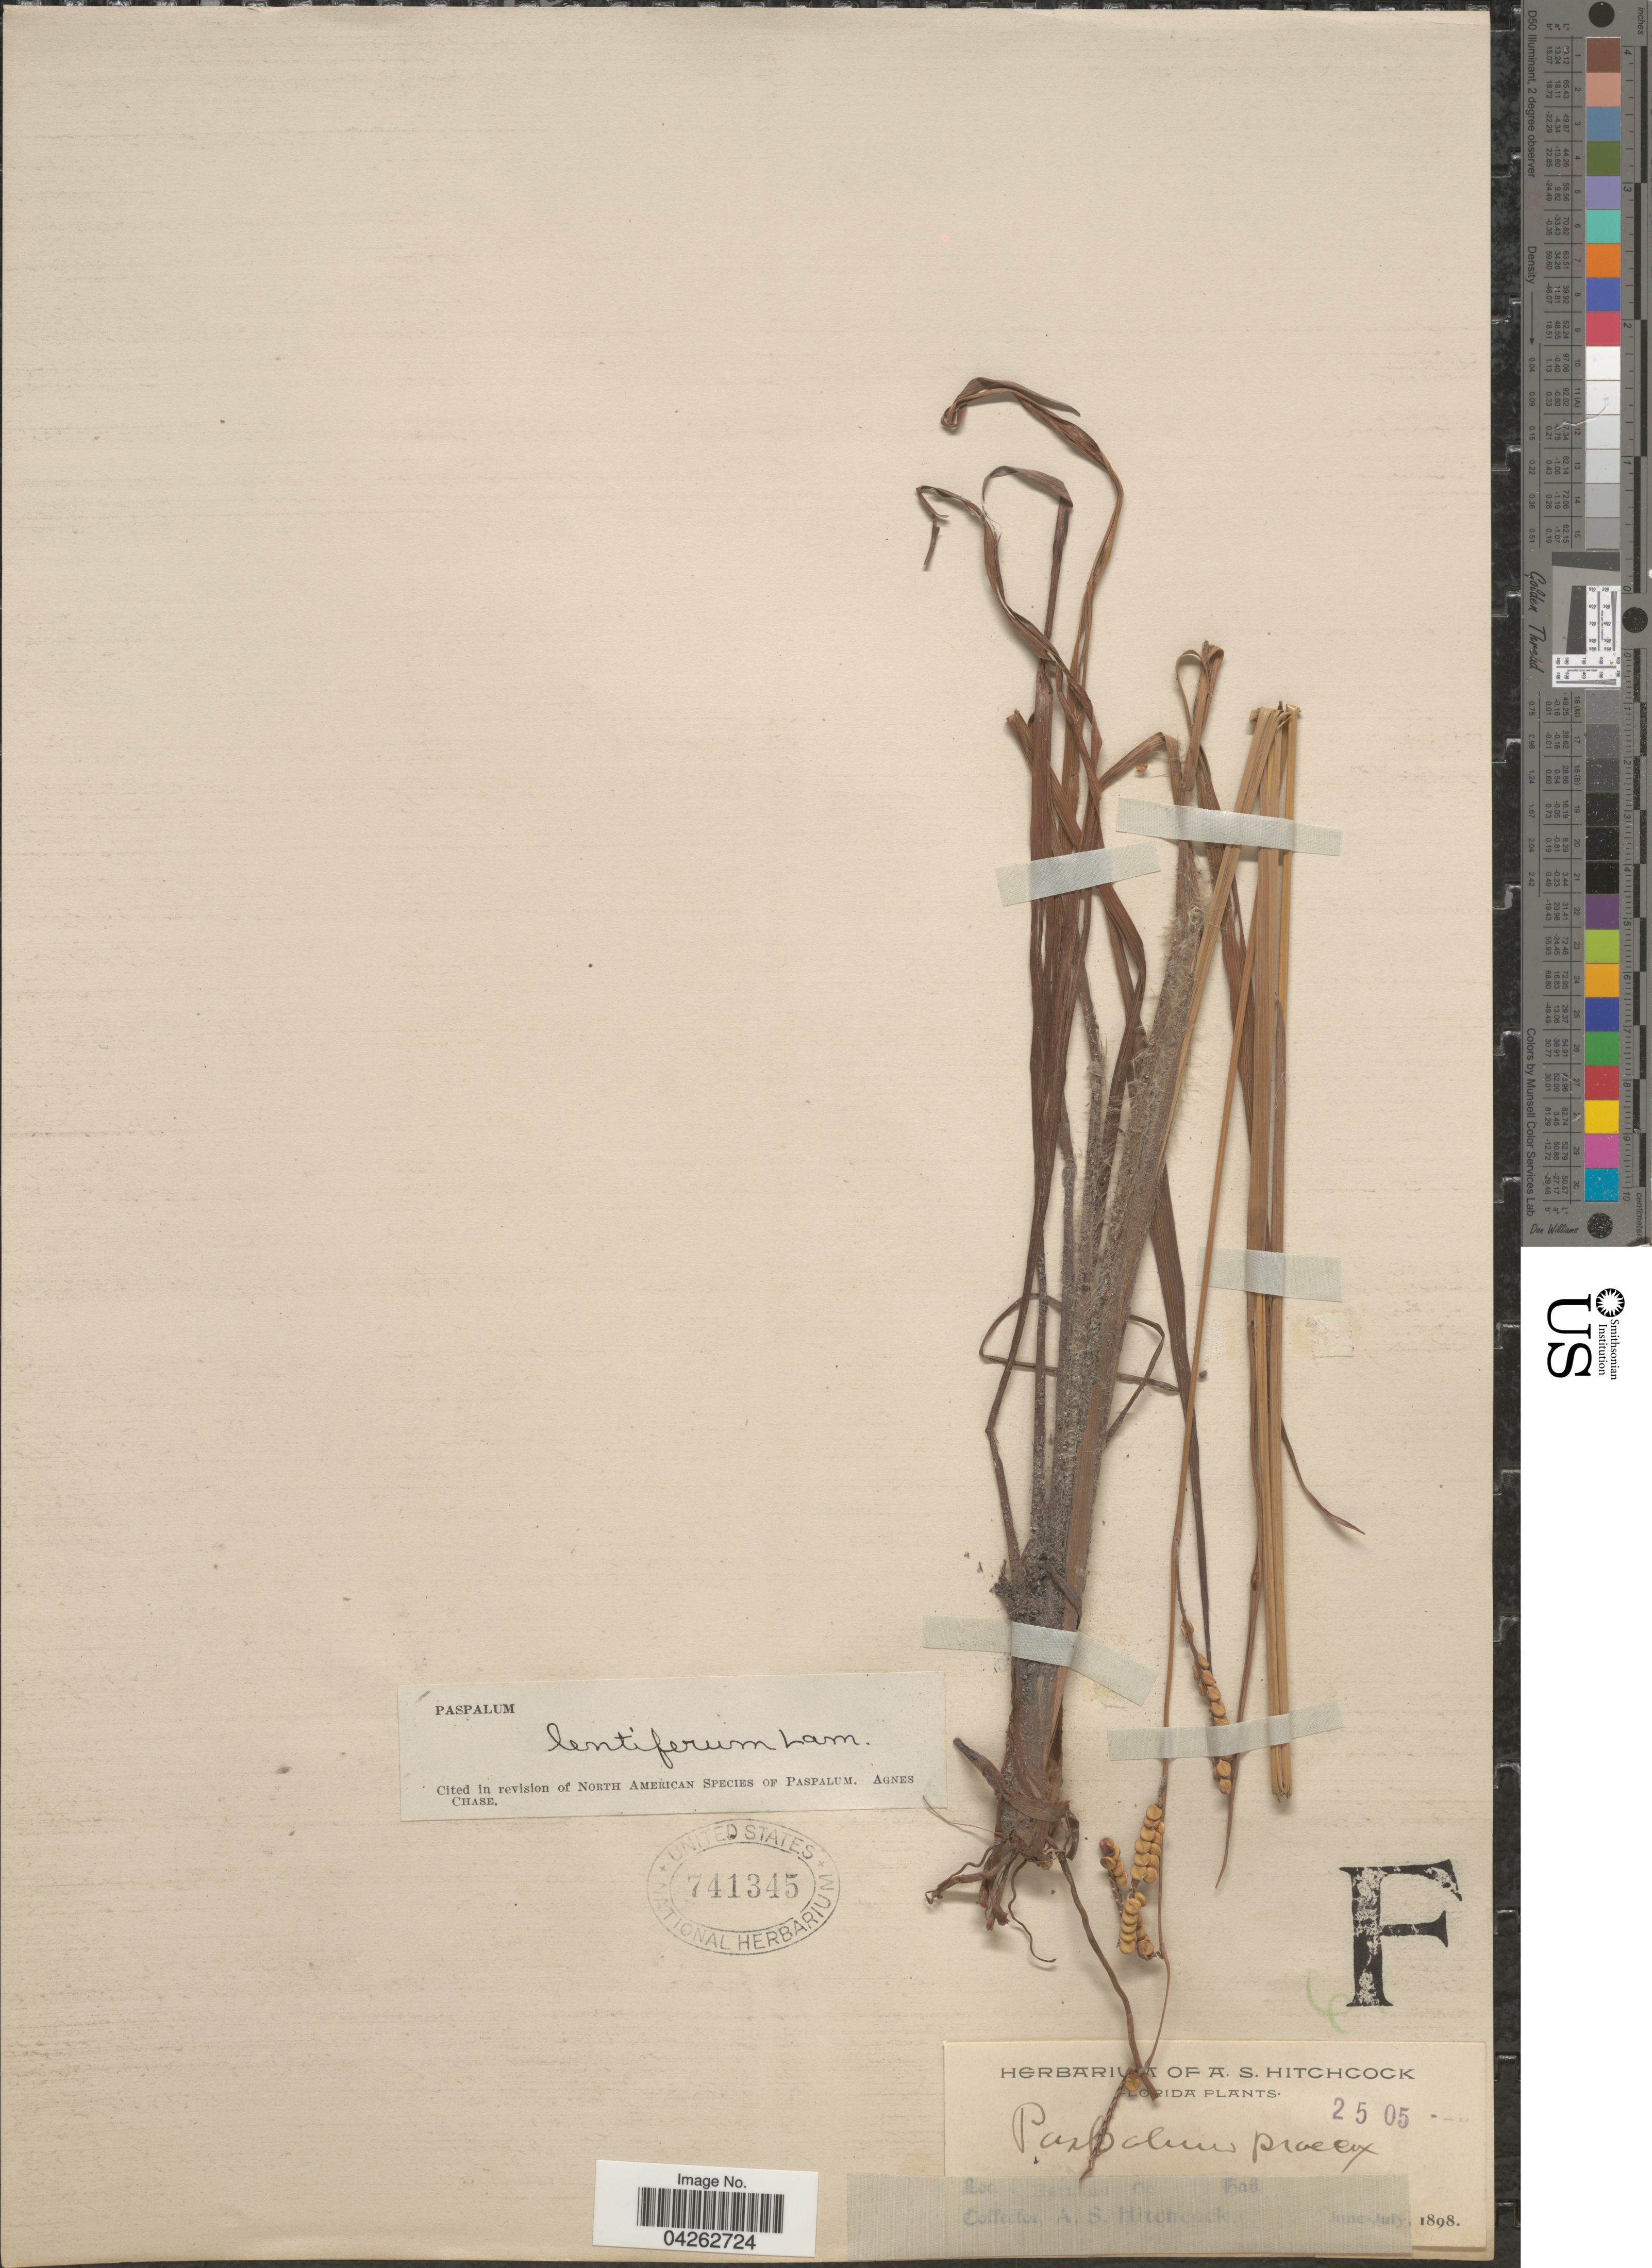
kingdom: Plantae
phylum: Tracheophyta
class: Liliopsida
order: Poales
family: Poaceae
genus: Paspalum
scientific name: Paspalum lentiferum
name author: Lam.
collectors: A. S. Hitchcock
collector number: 2505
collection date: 1898-06/1898-07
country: United States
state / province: Florida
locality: Herfano Co.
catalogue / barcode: US 741345